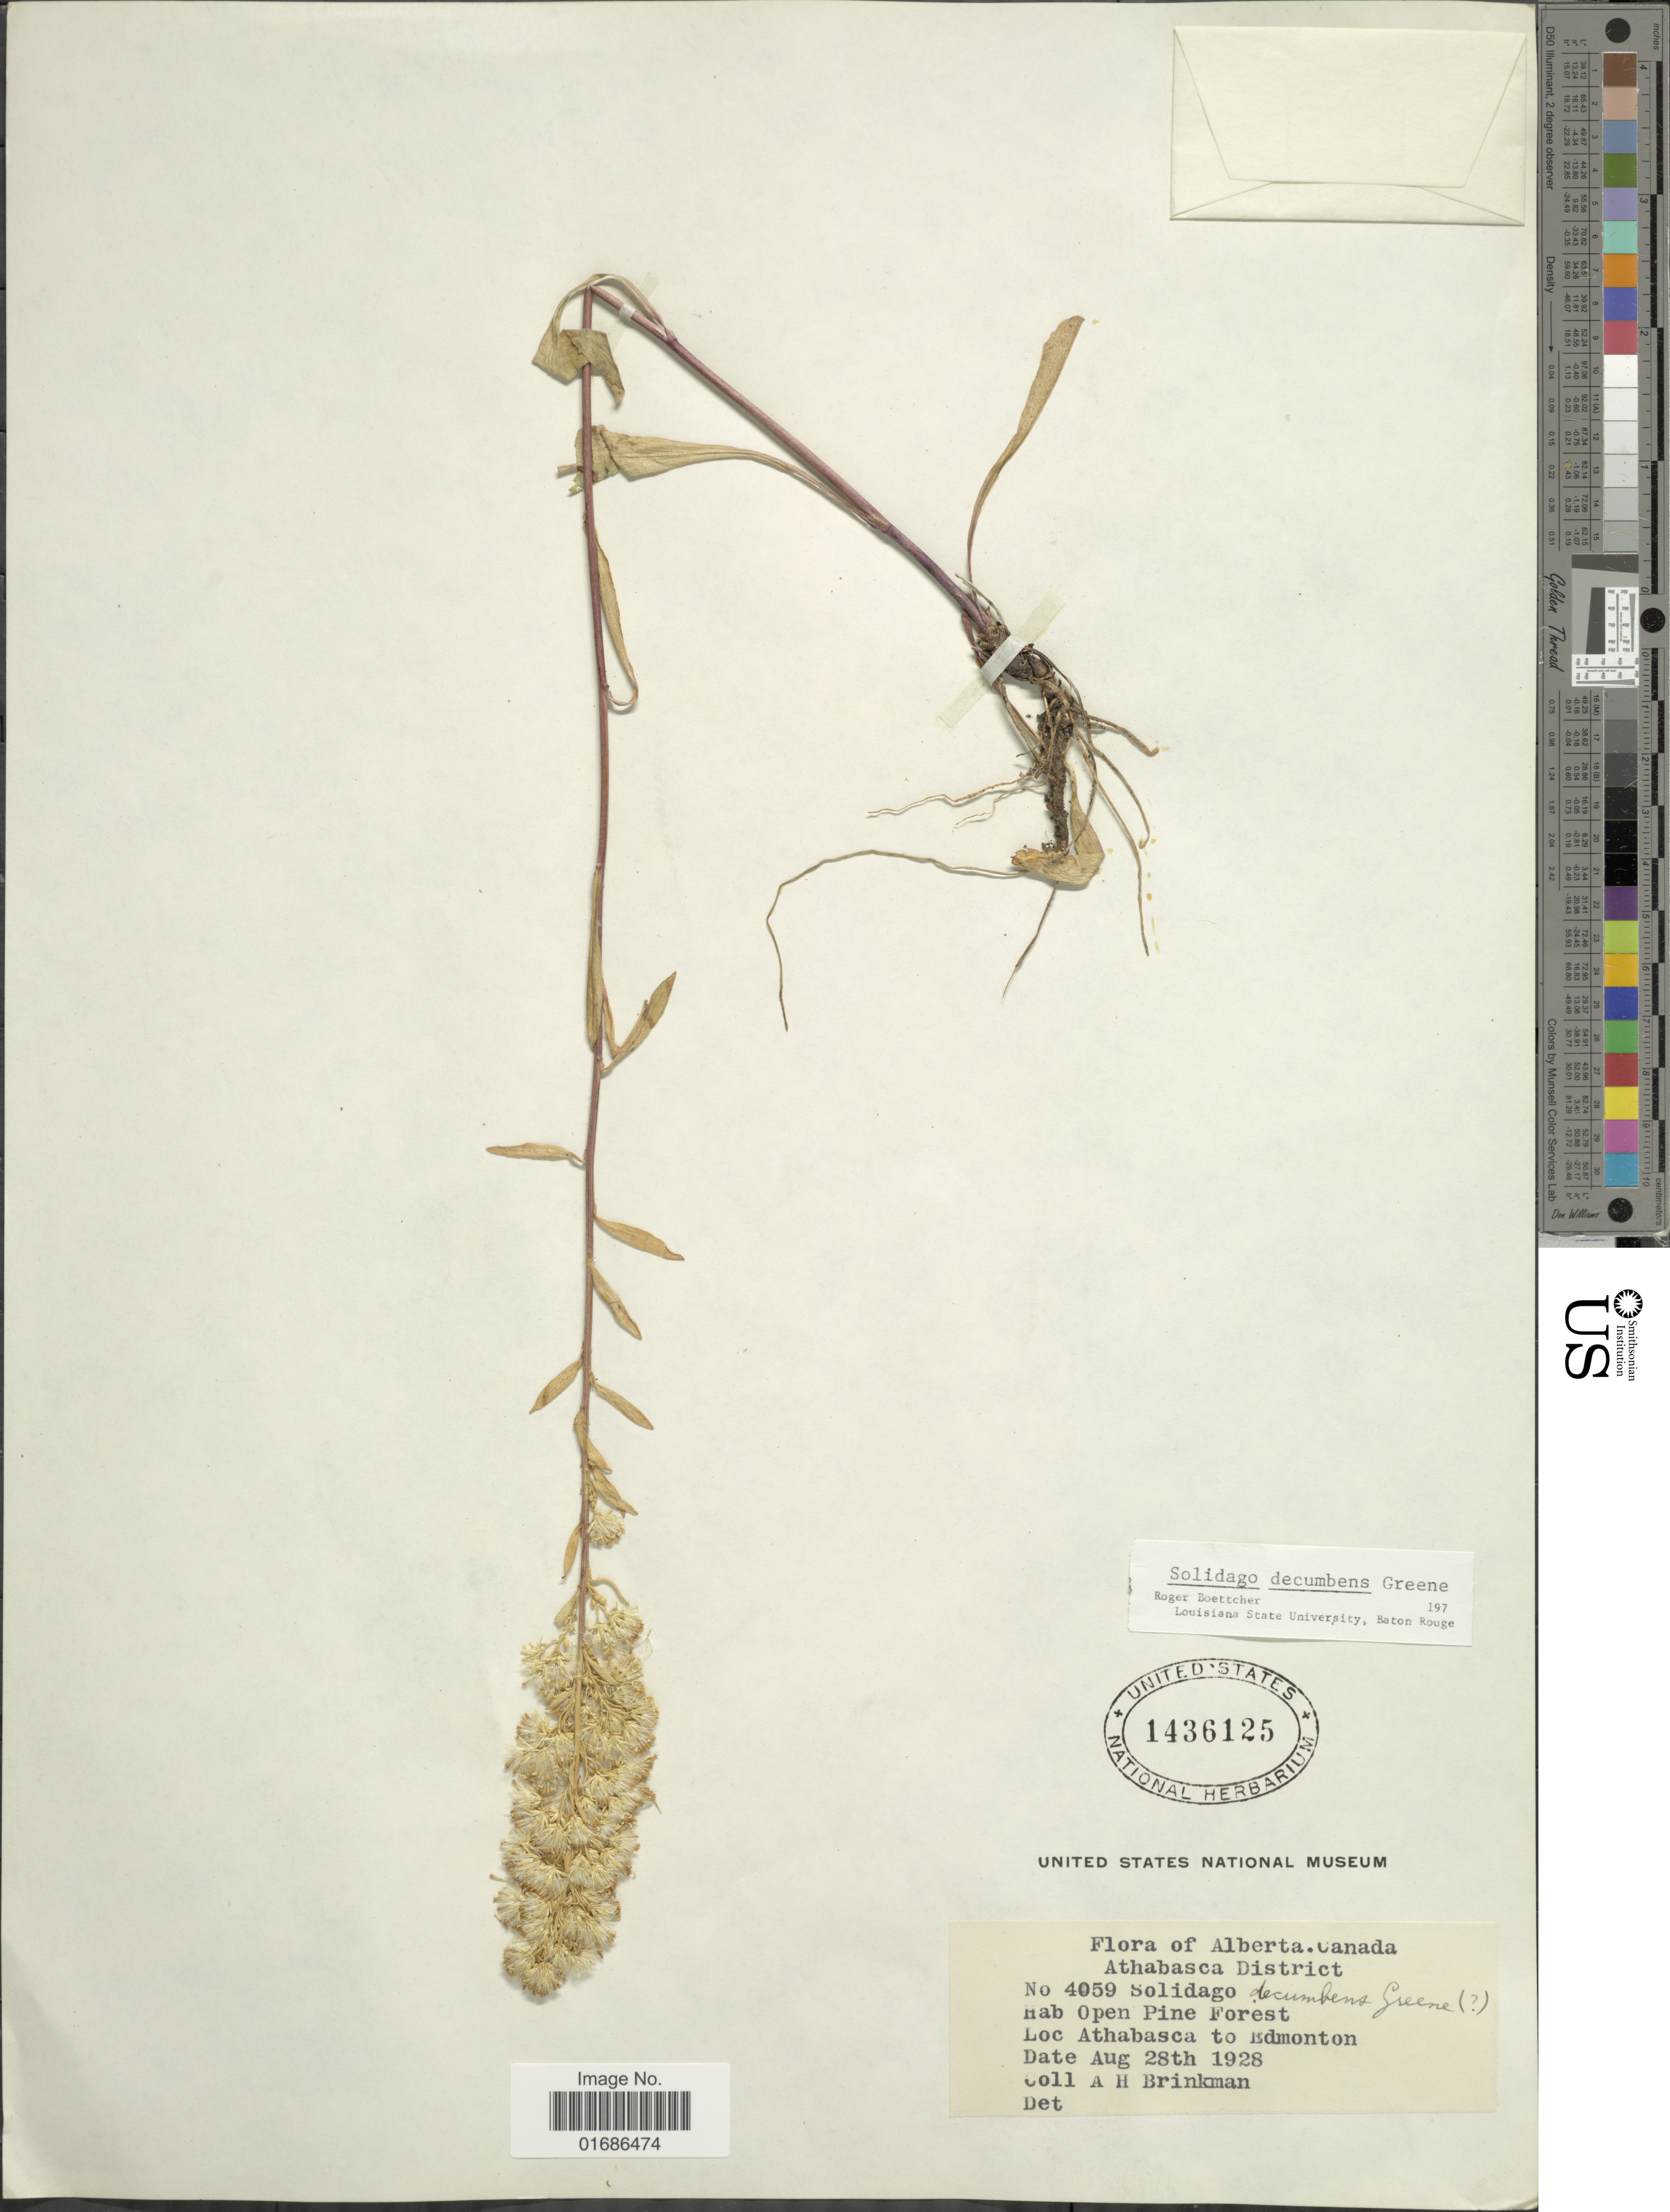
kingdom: Plantae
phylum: Tracheophyta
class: Magnoliopsida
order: Asterales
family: Asteraceae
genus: Solidago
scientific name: Solidago decumbens var. oreophila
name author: (Rydb.) Fernald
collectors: A. Brinkman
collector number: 4059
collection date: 1928-08-28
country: Canada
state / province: Alberta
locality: Athabasca District, Athabasca to Edmonton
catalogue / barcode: US 1436125